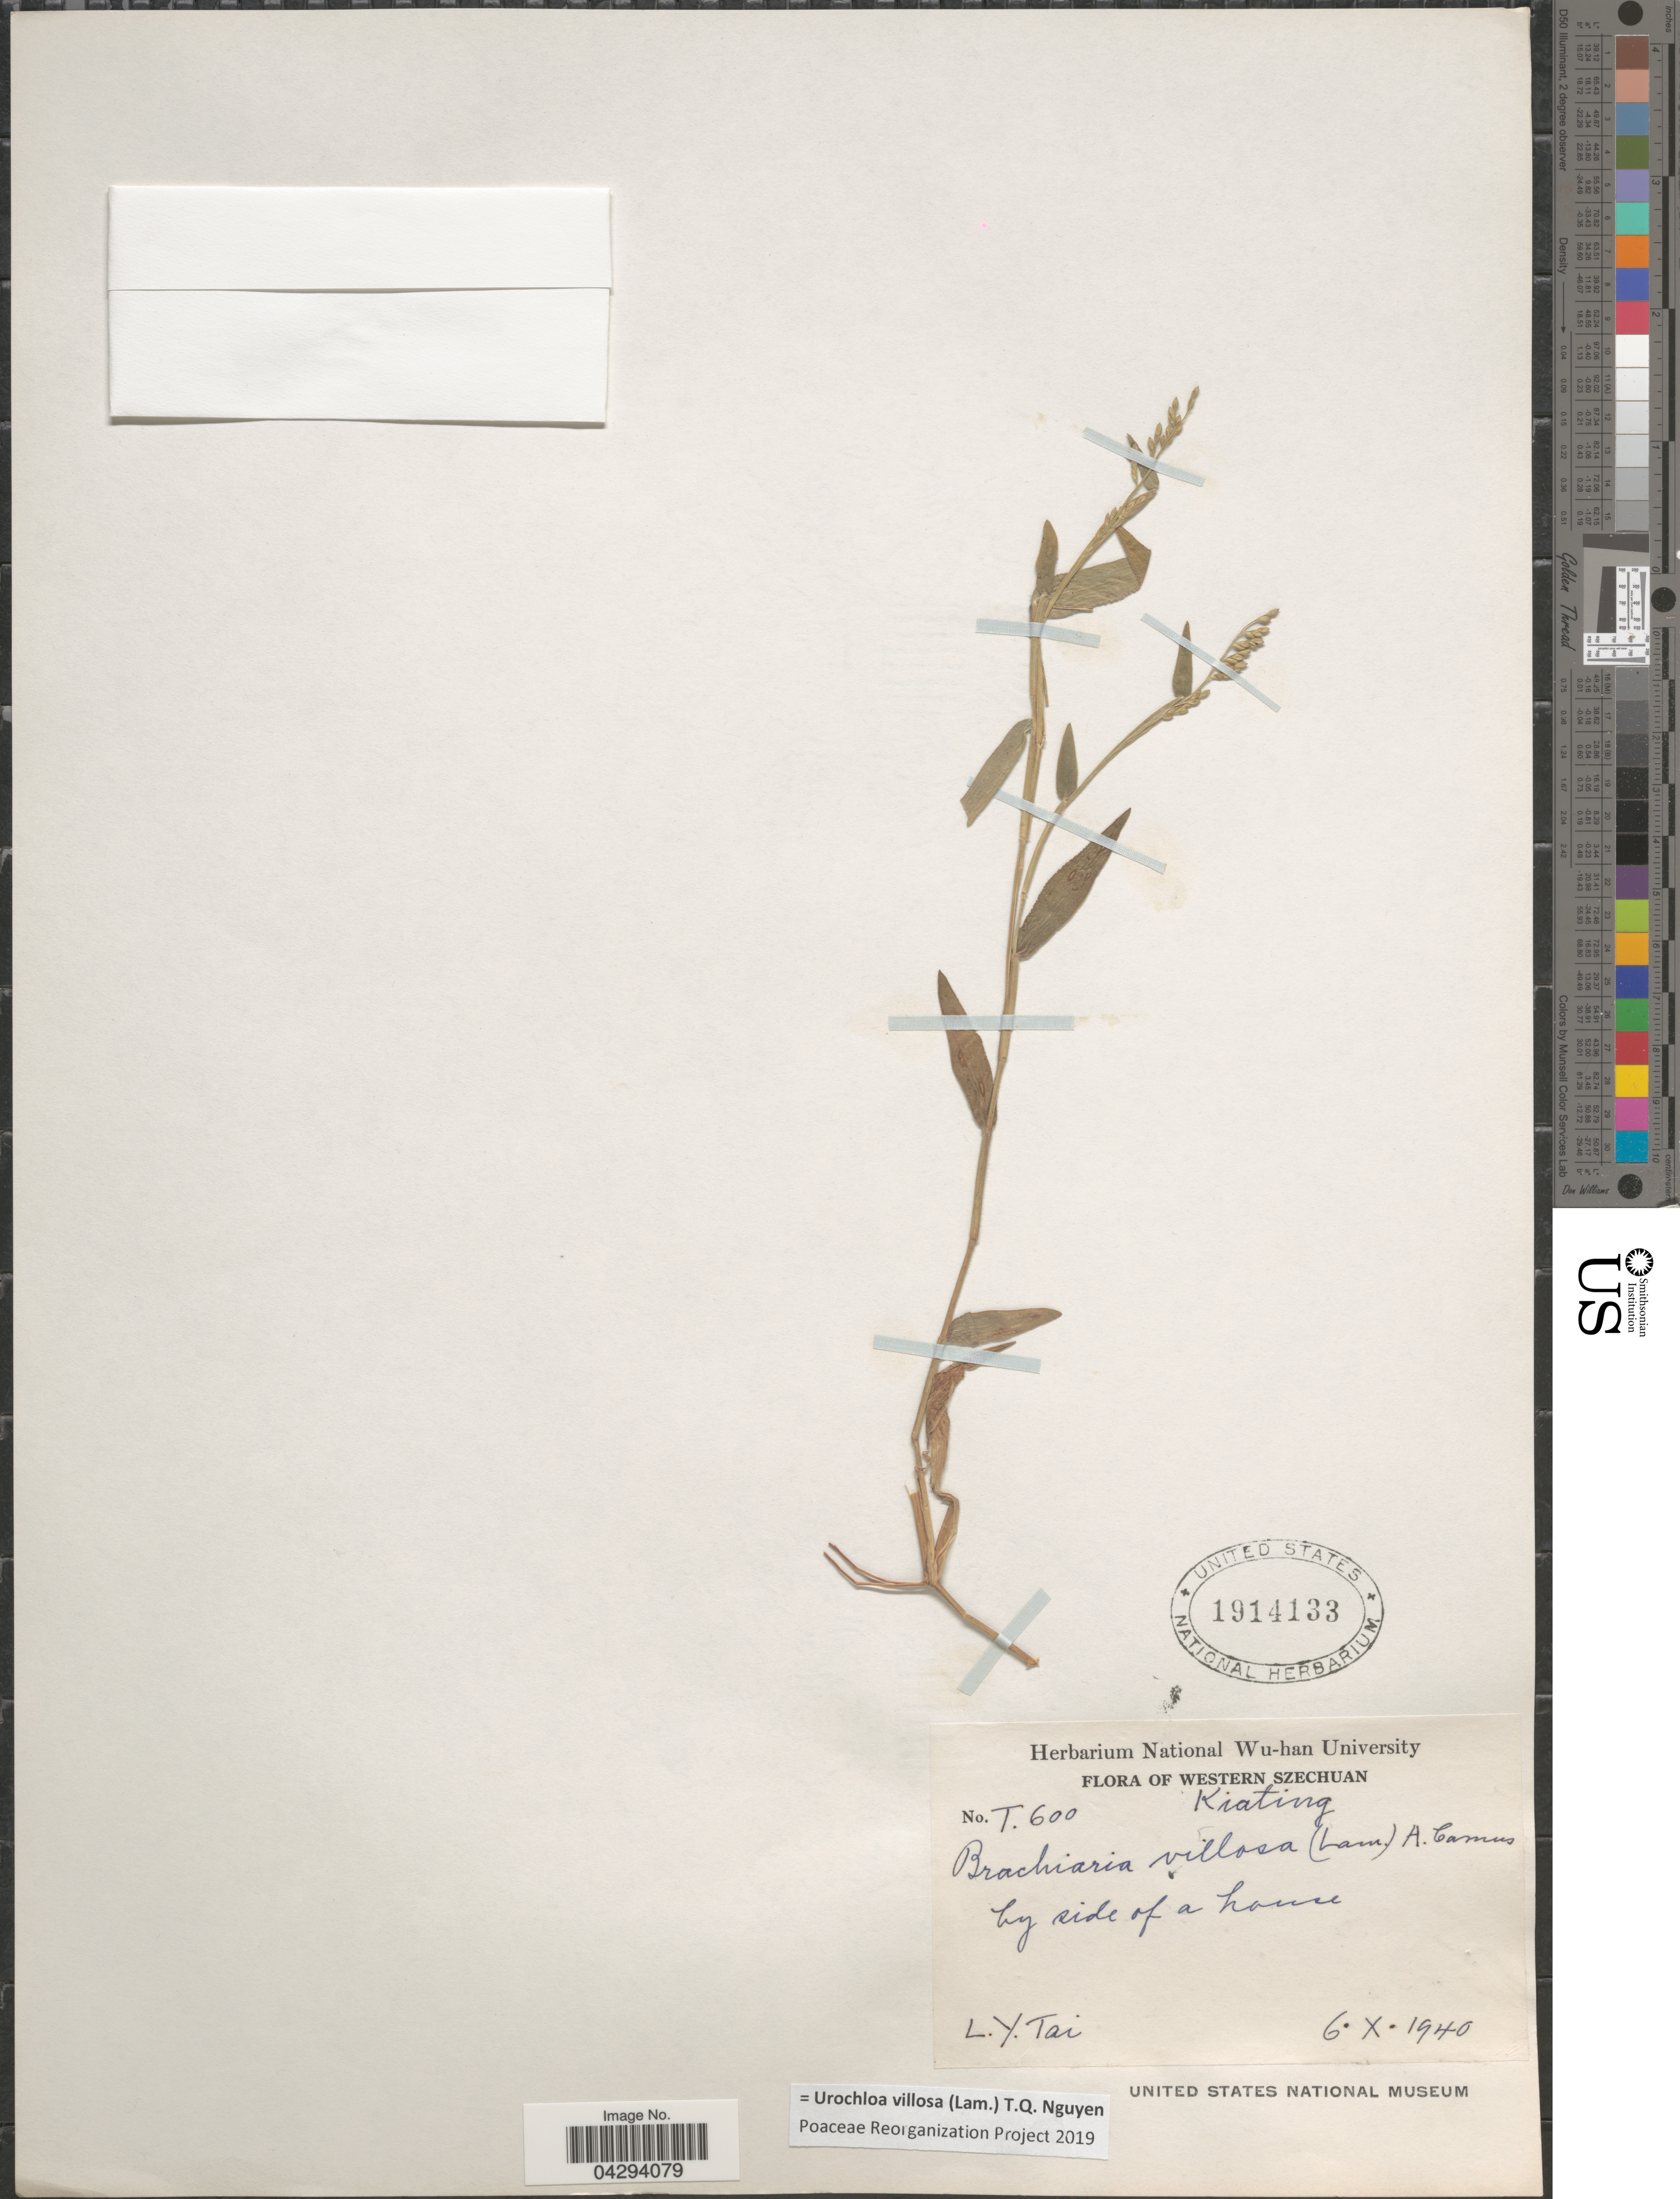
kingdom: Plantae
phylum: Tracheophyta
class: Liliopsida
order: Poales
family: Poaceae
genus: Urochloa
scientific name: Urochloa villosa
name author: (Lam.) T.Q. Nguyen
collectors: L. Tai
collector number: T.600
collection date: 1940-10-06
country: China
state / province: Sichuan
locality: Western Szechuan. Kiating. By side of a house.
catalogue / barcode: US 1914133